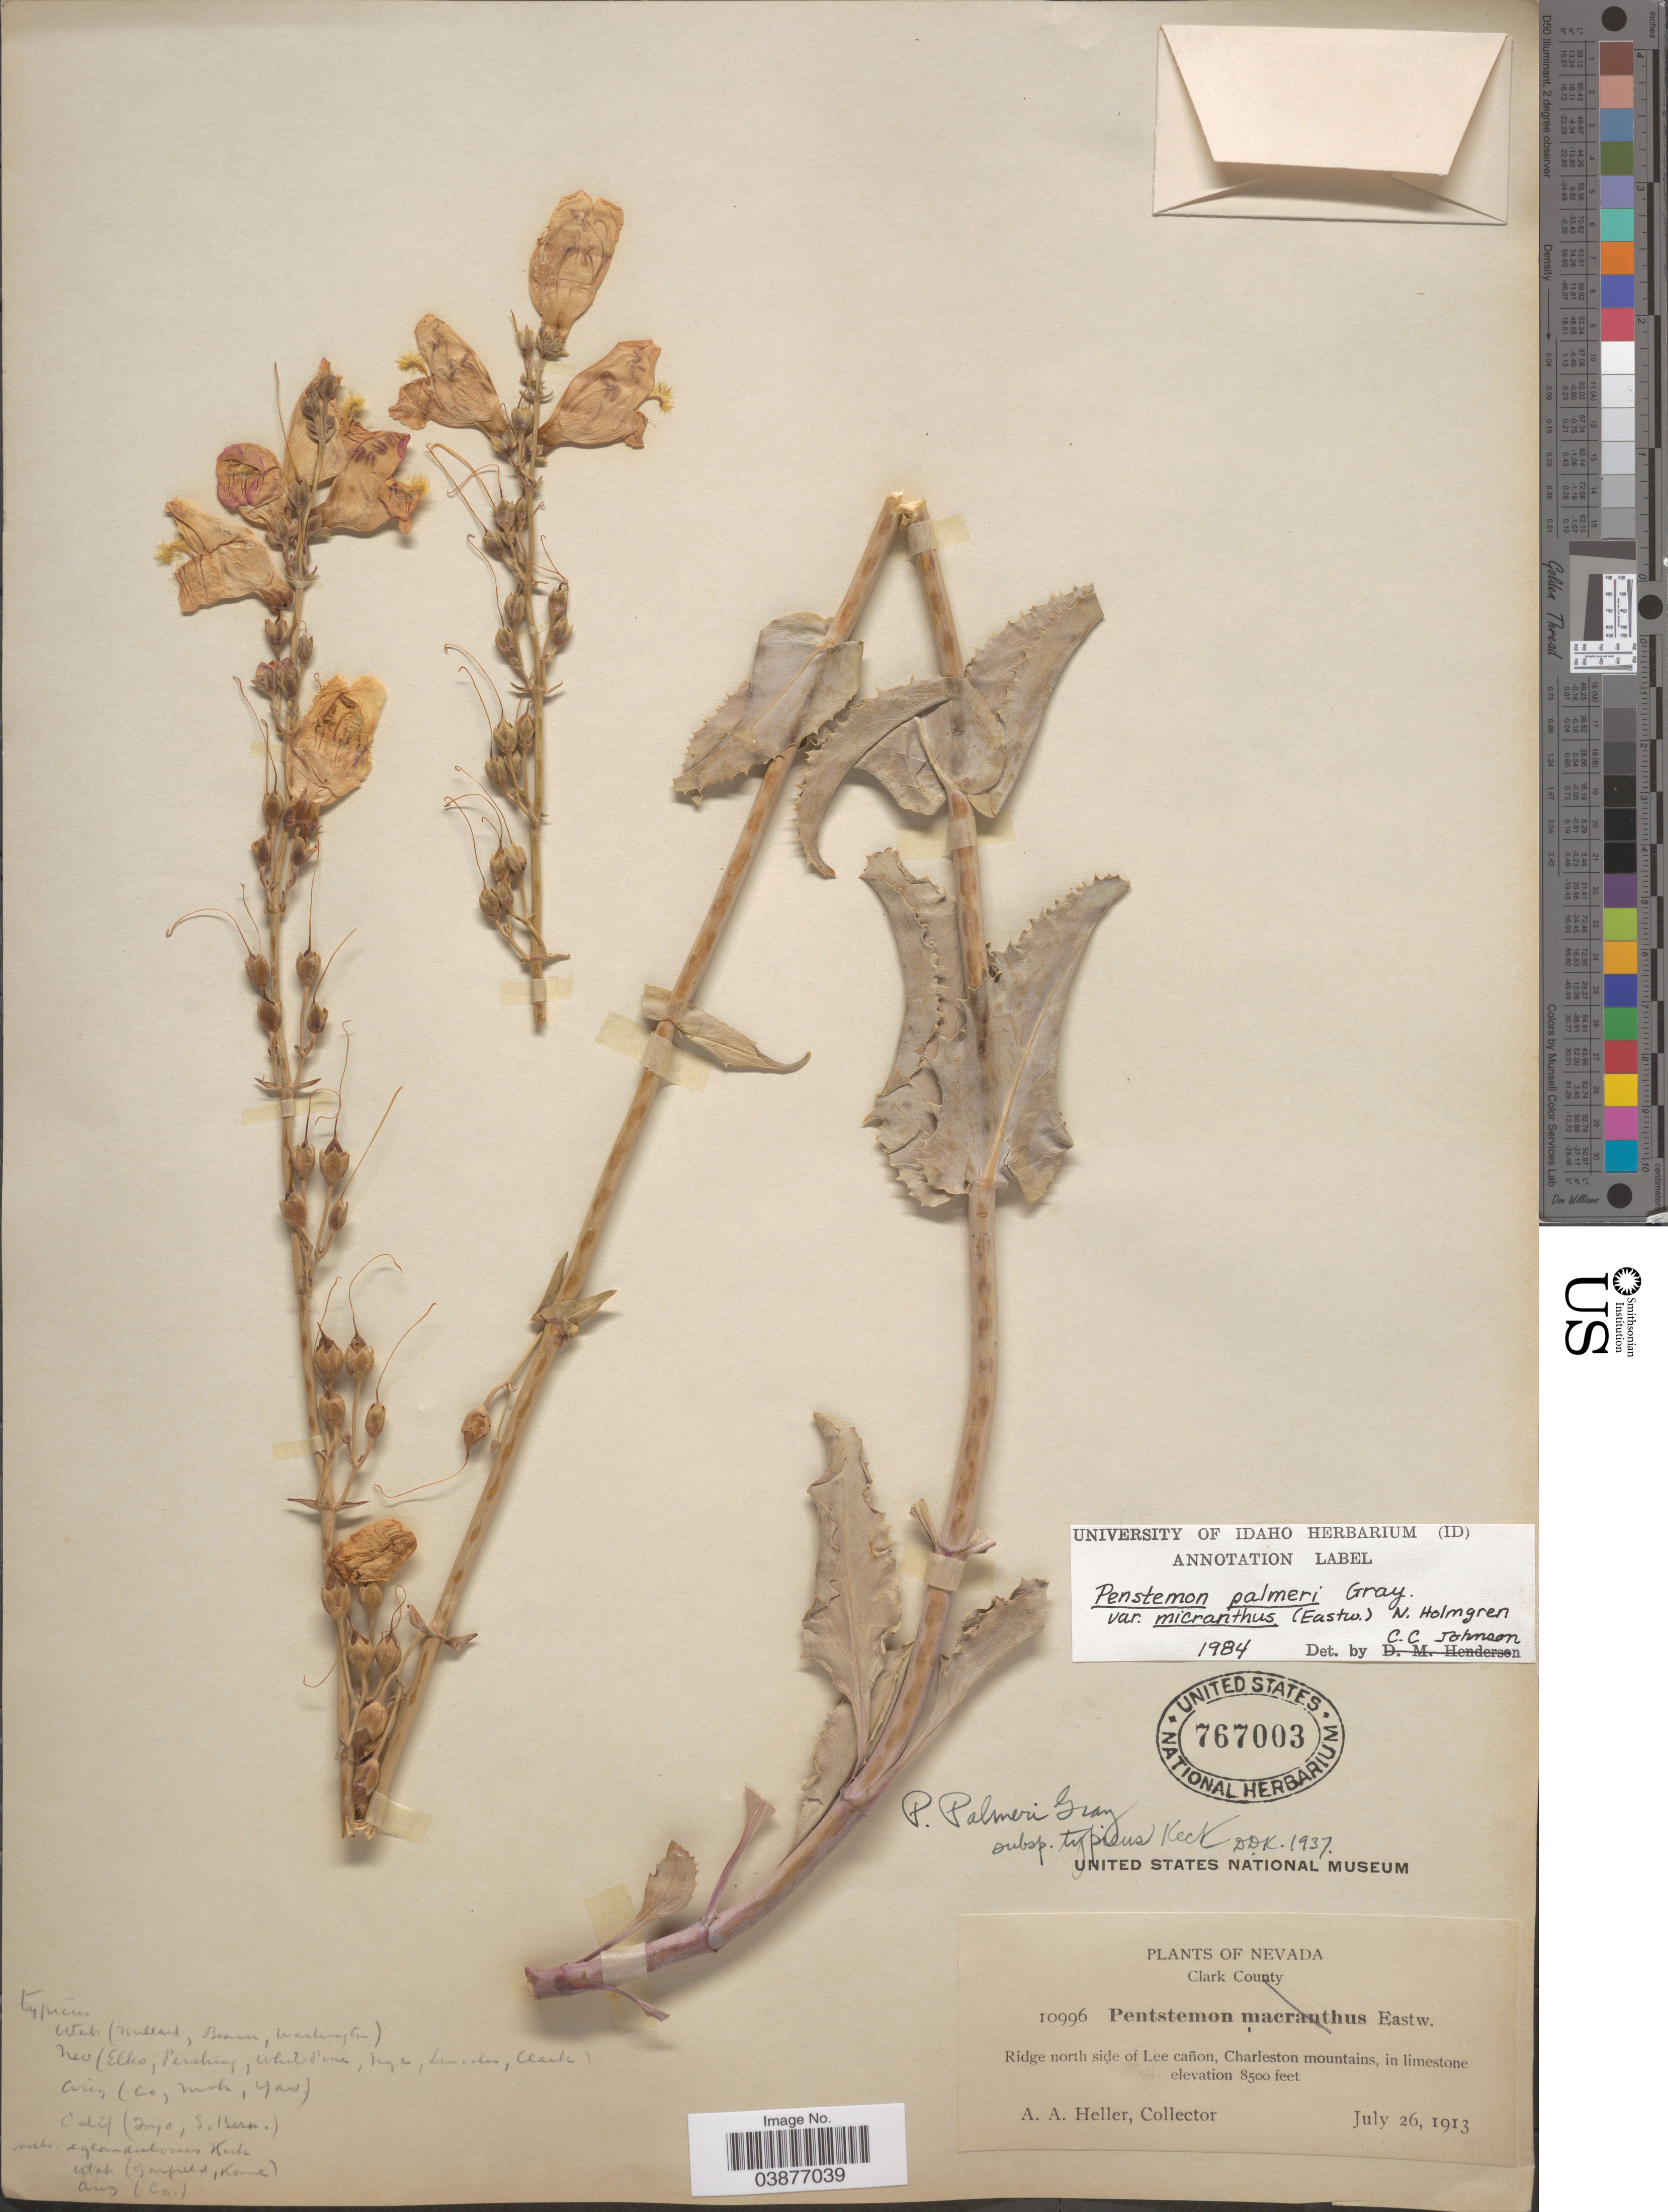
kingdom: Plantae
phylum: Tracheophyta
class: Magnoliopsida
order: Lamiales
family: Plantaginaceae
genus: Penstemon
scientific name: Penstemon palmeri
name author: A. Gray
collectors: A. A. Heller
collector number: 10996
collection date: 1913-07-26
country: United States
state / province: Nevada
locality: Clark County. Ridge north side of Lee cañon, Charleston mountains, in limestone.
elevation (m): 2591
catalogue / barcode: US 767003